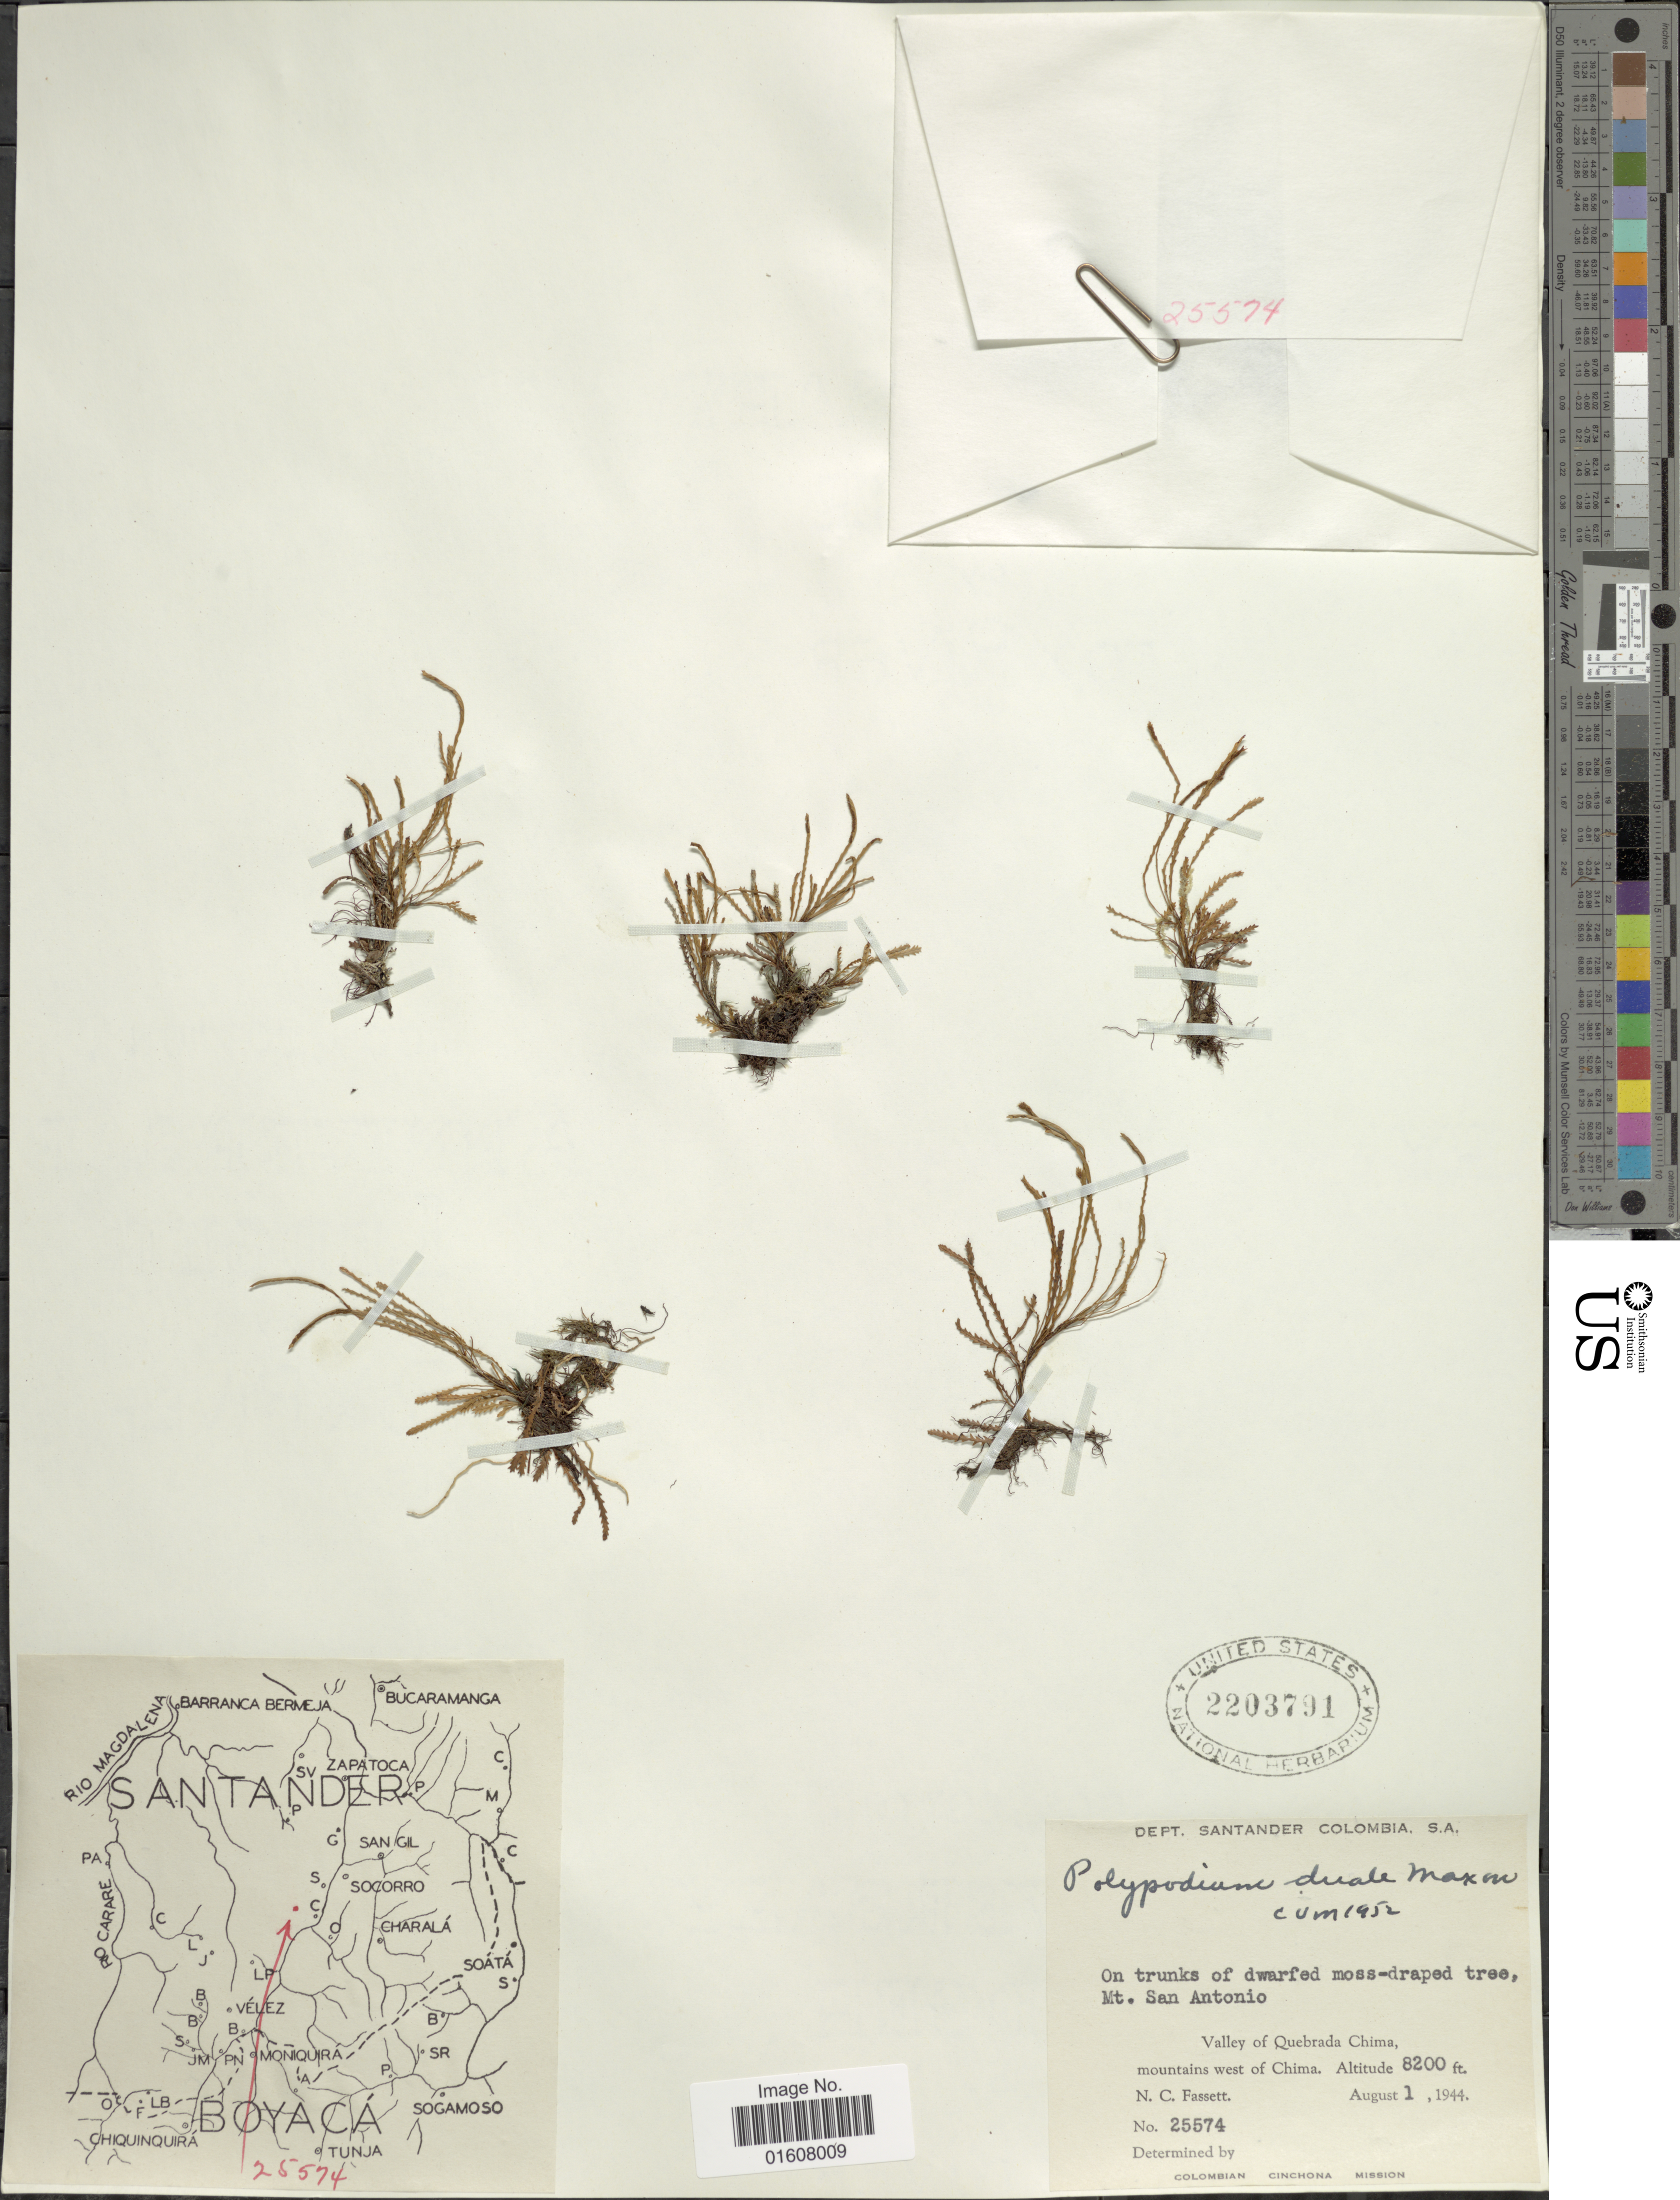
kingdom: Plantae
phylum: Tracheophyta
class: Polypodiopsida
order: Polypodiales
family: Polypodiaceae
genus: Cochlidium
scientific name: Cochlidium serrulatum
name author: (Sw.) L.E. Bishop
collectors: N. C. Fassett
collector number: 25574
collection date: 1944-08-01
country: Colombia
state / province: Santander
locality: Mt. San Antonio. Valley of Quebrada Chima, mountains west of Chima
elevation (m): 2499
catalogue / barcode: US 2203791